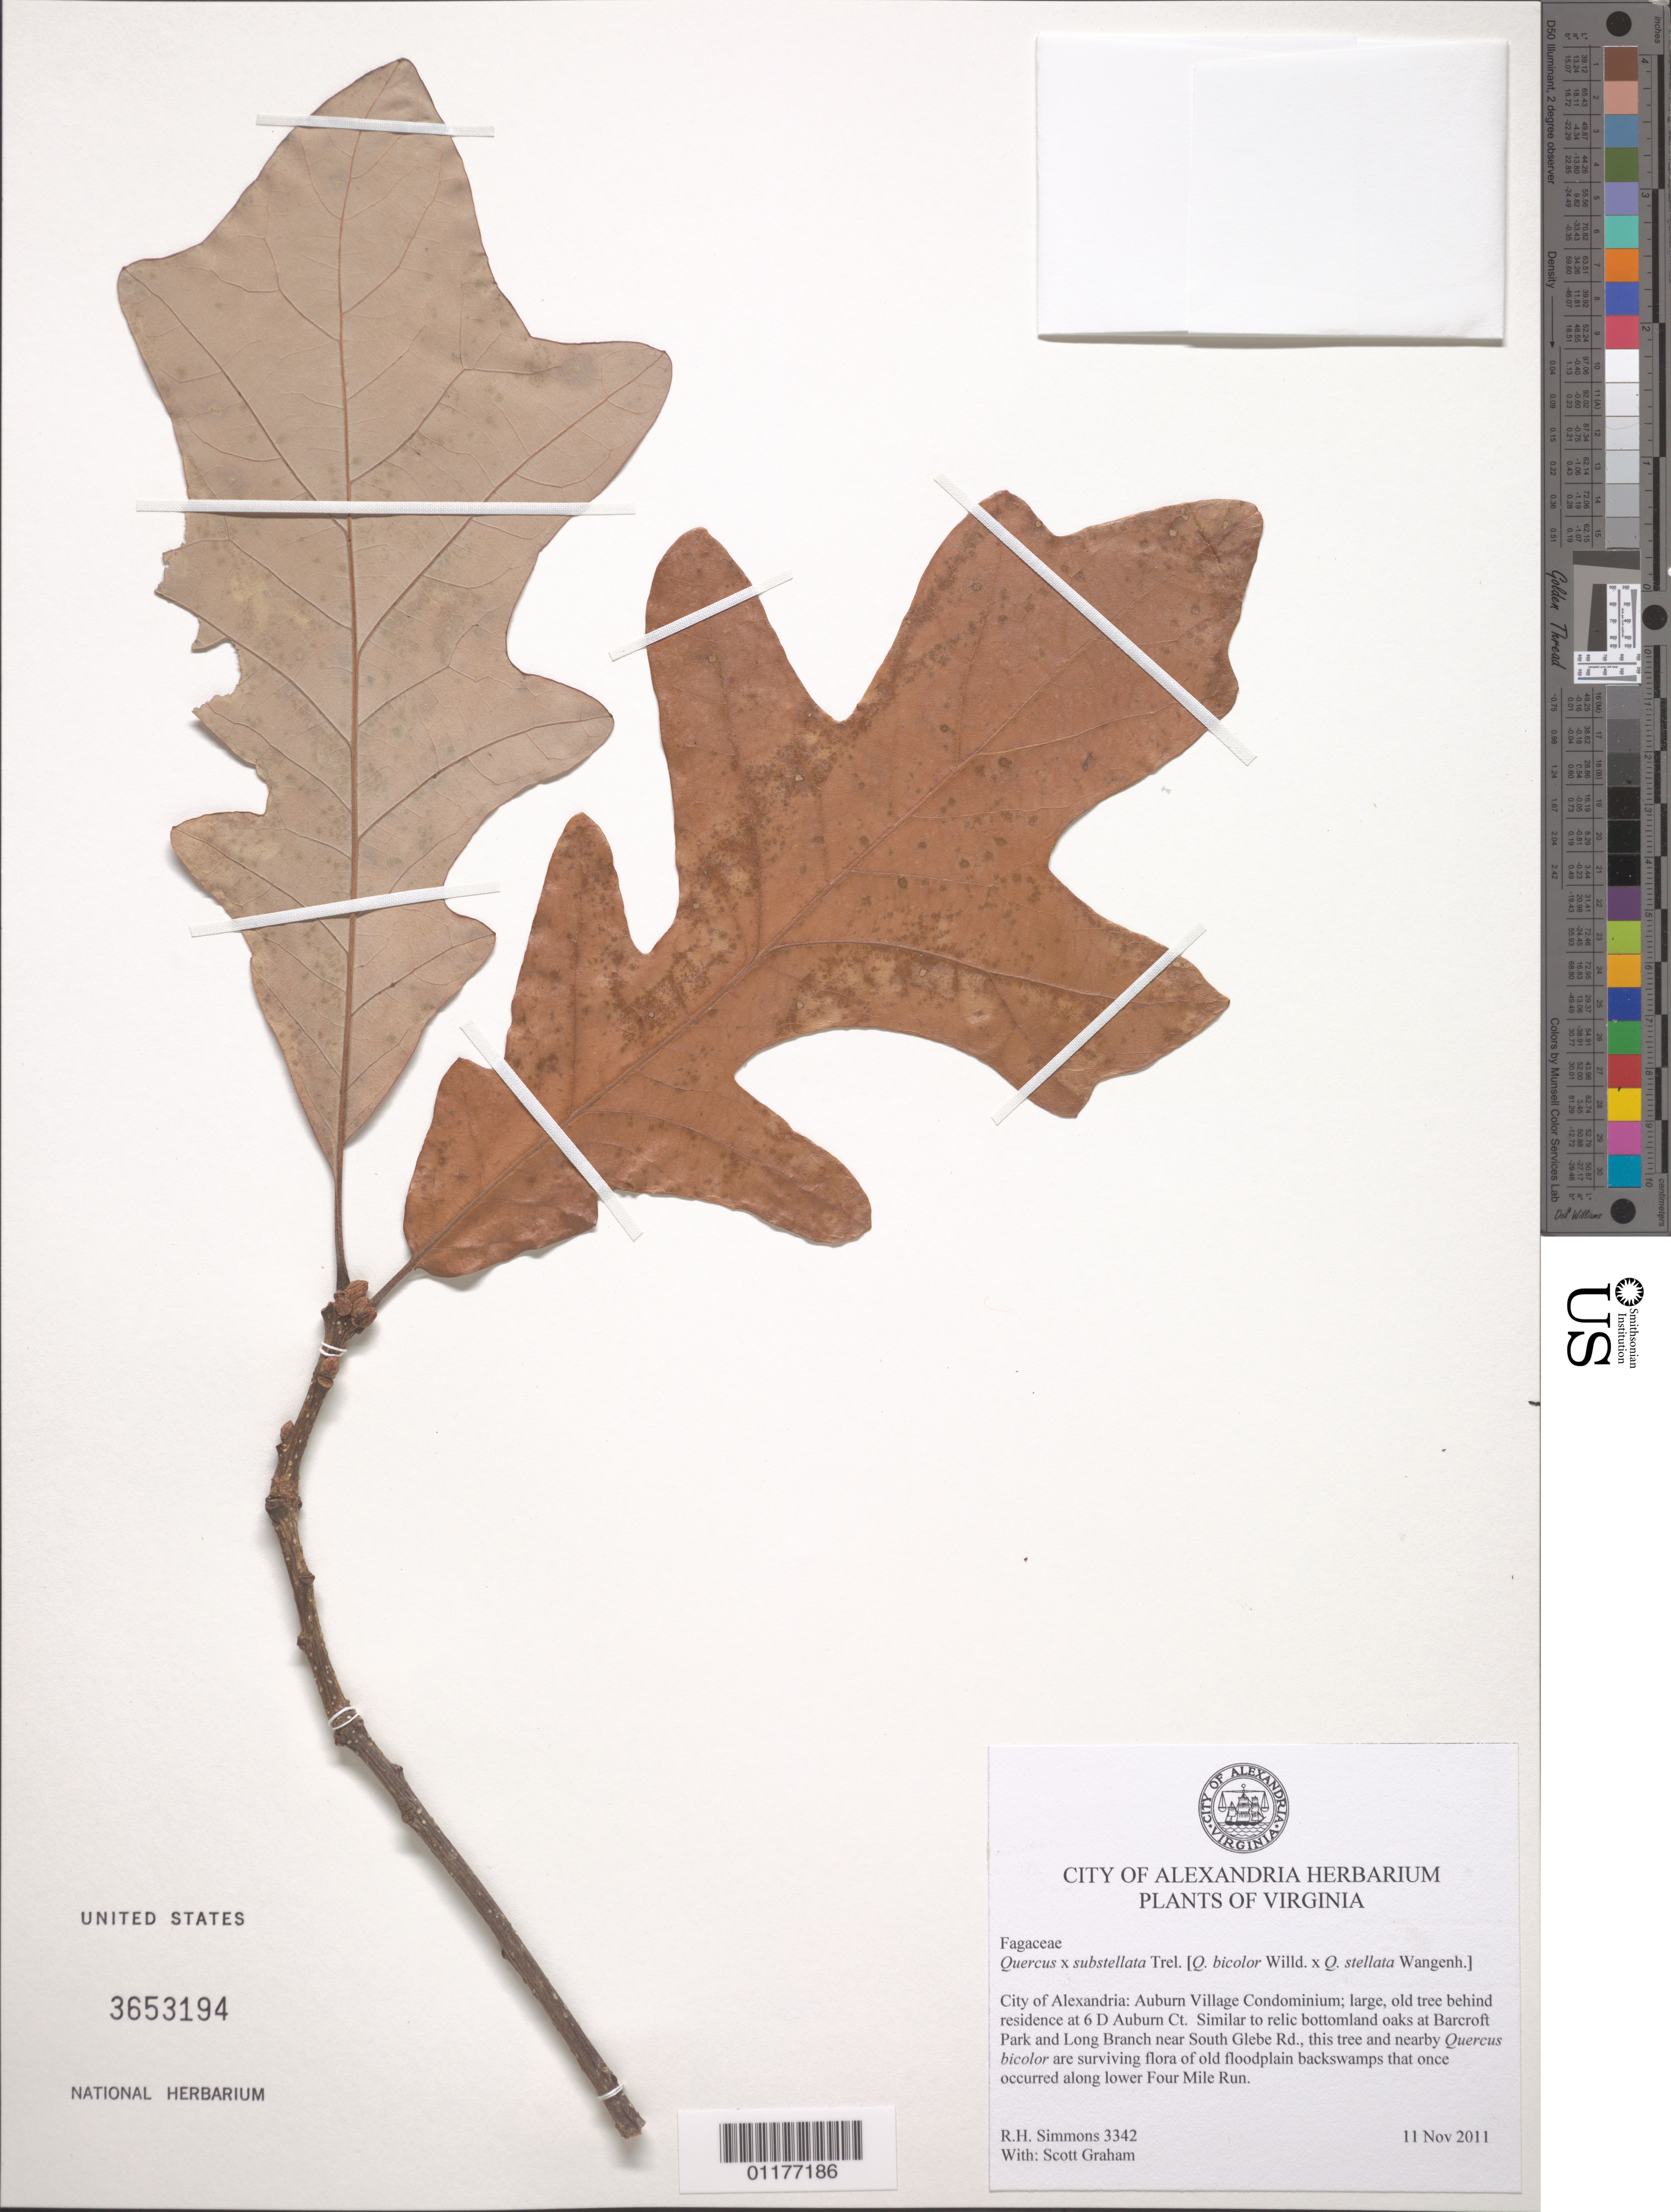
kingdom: Plantae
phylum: Tracheophyta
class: Magnoliopsida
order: Fagales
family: Fagaceae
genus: Quercus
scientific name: Quercus x substellata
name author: Trel.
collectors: R. H. Simmons & S. Graham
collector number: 3342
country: United States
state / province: Virginia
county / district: City of Alexandria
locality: Alexandria, Auburn Village Condominium, behind residence 6D Auburn Ct.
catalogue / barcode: US 3653194